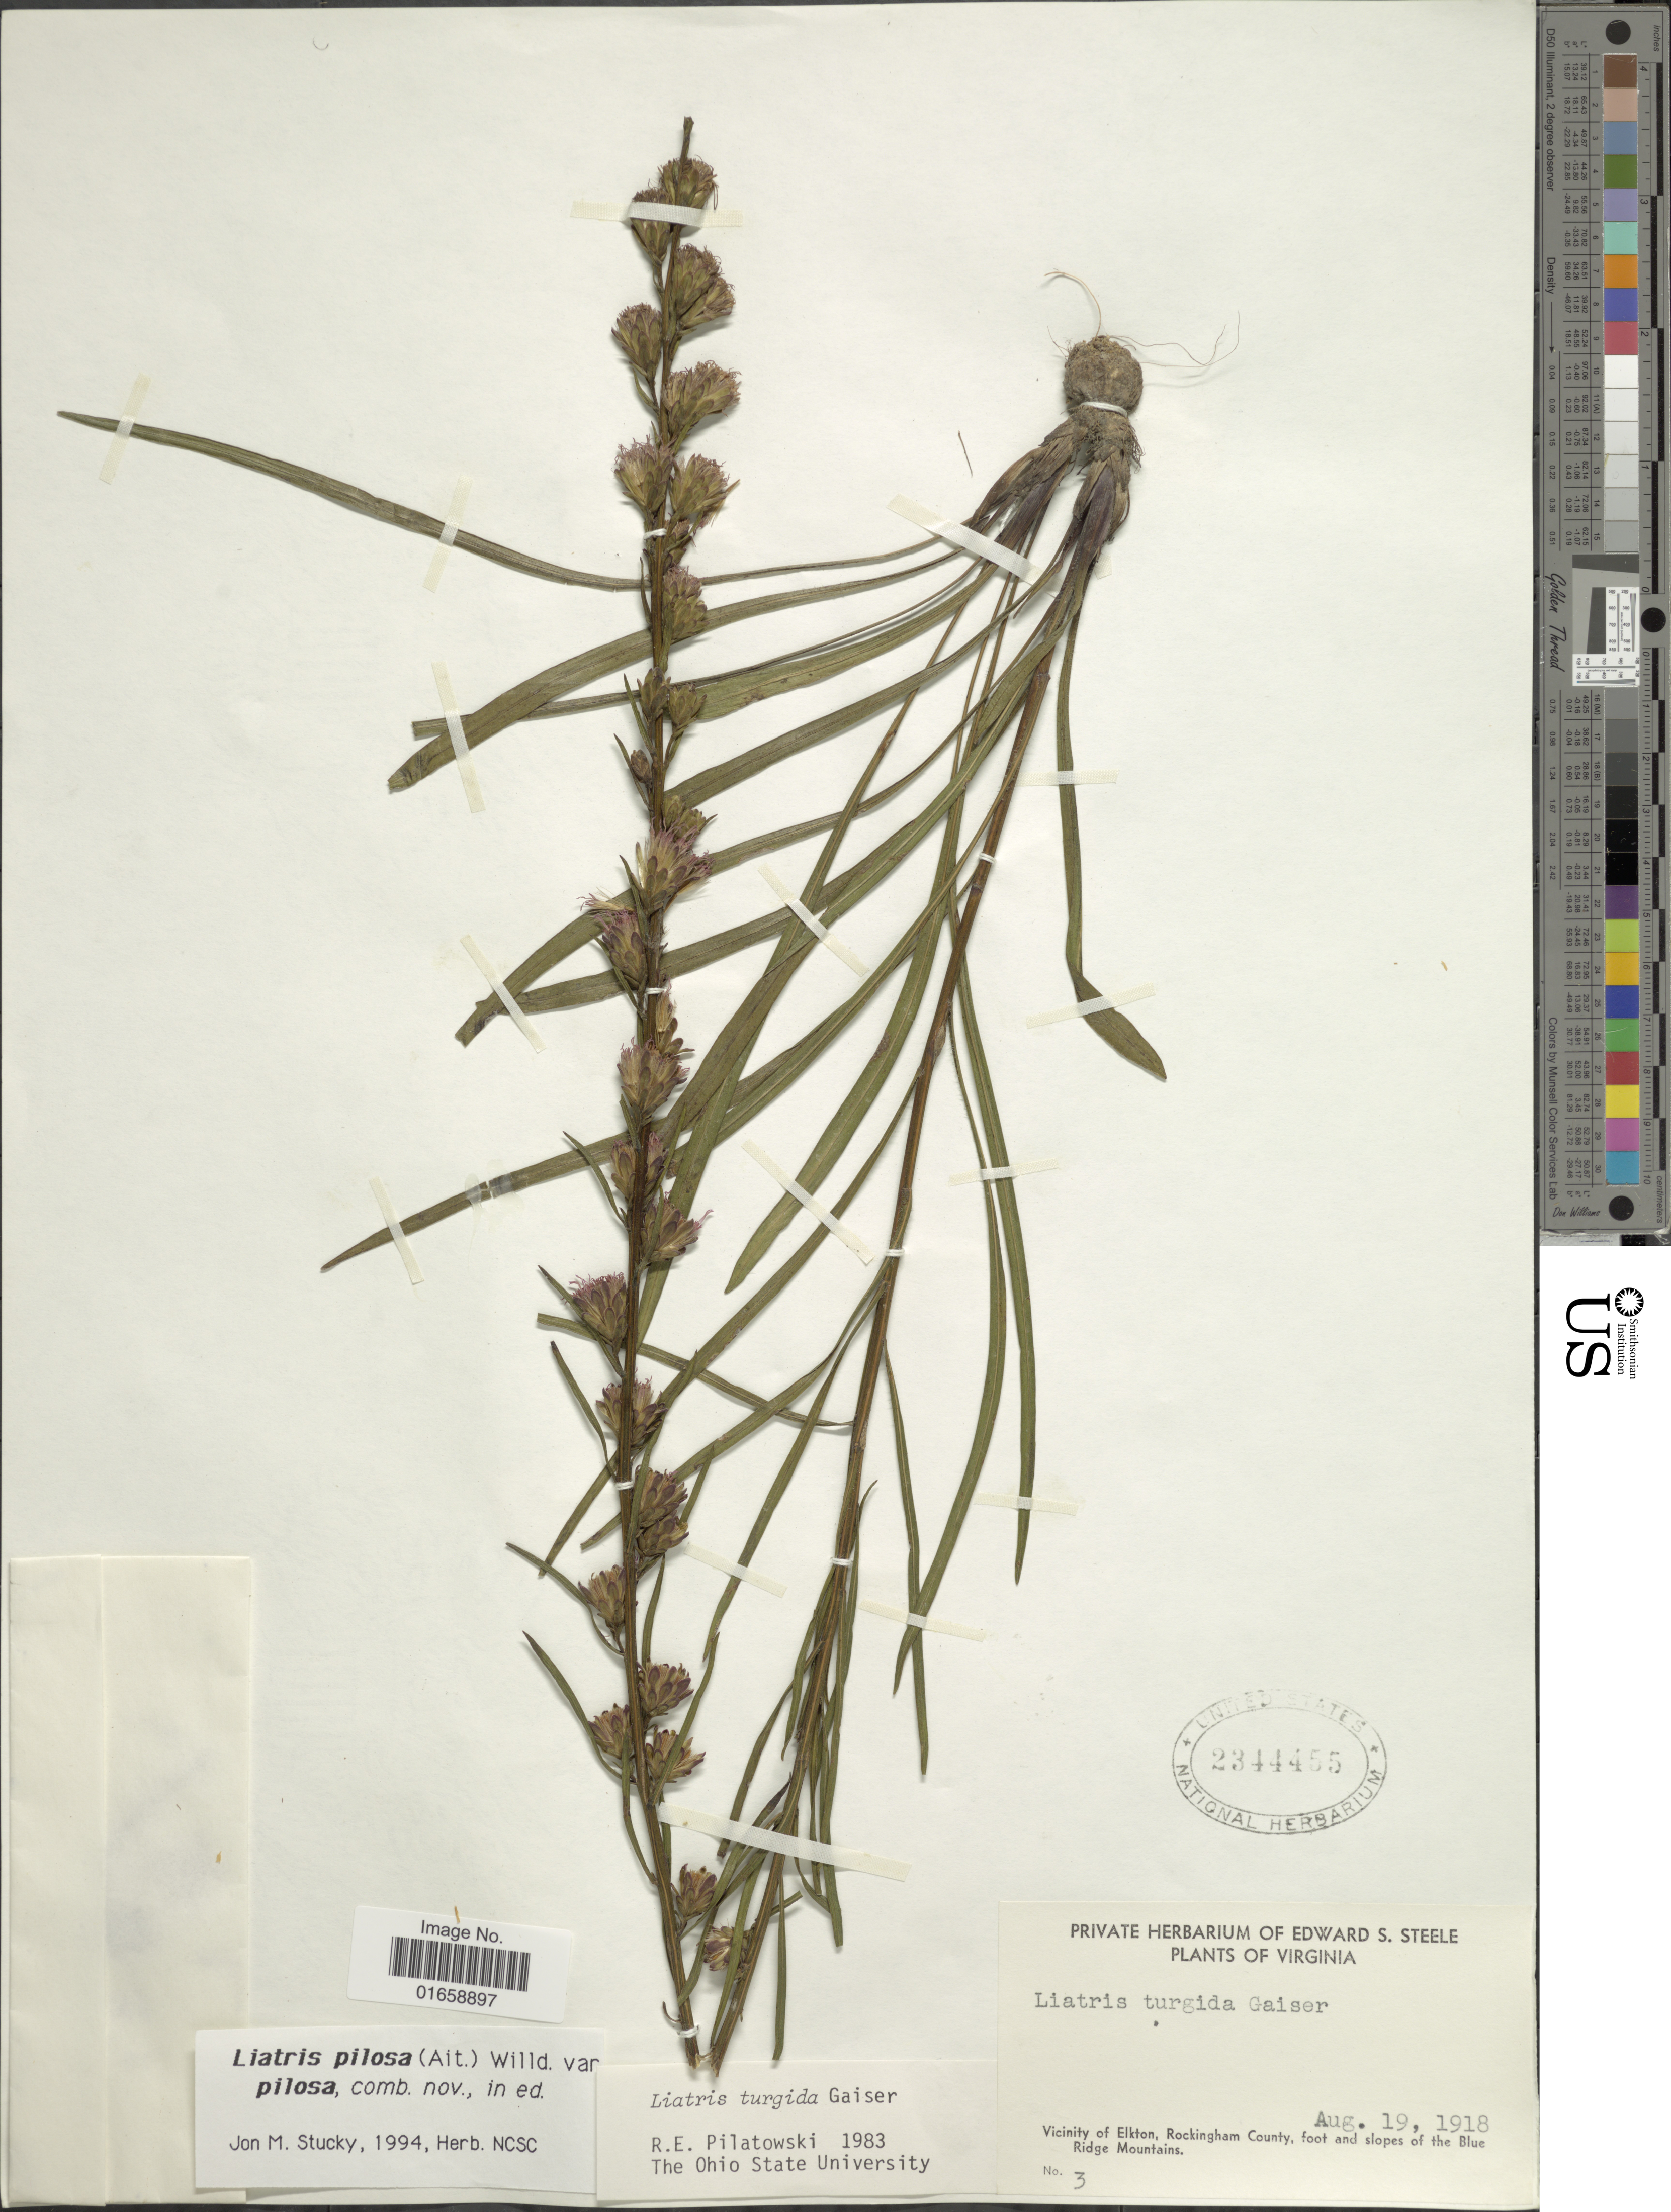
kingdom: Plantae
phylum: Tracheophyta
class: Magnoliopsida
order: Asterales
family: Asteraceae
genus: Liatris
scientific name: Liatris pilosa var. pilosa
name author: (Aiton) Willd.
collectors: E. Steele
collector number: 3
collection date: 1918-08-19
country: United States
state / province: Virginia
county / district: Rockingham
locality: Vicinity of Elkton, Rockingham County, foot and slopes of the Blue Ridge Mountains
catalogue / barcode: US 2344455